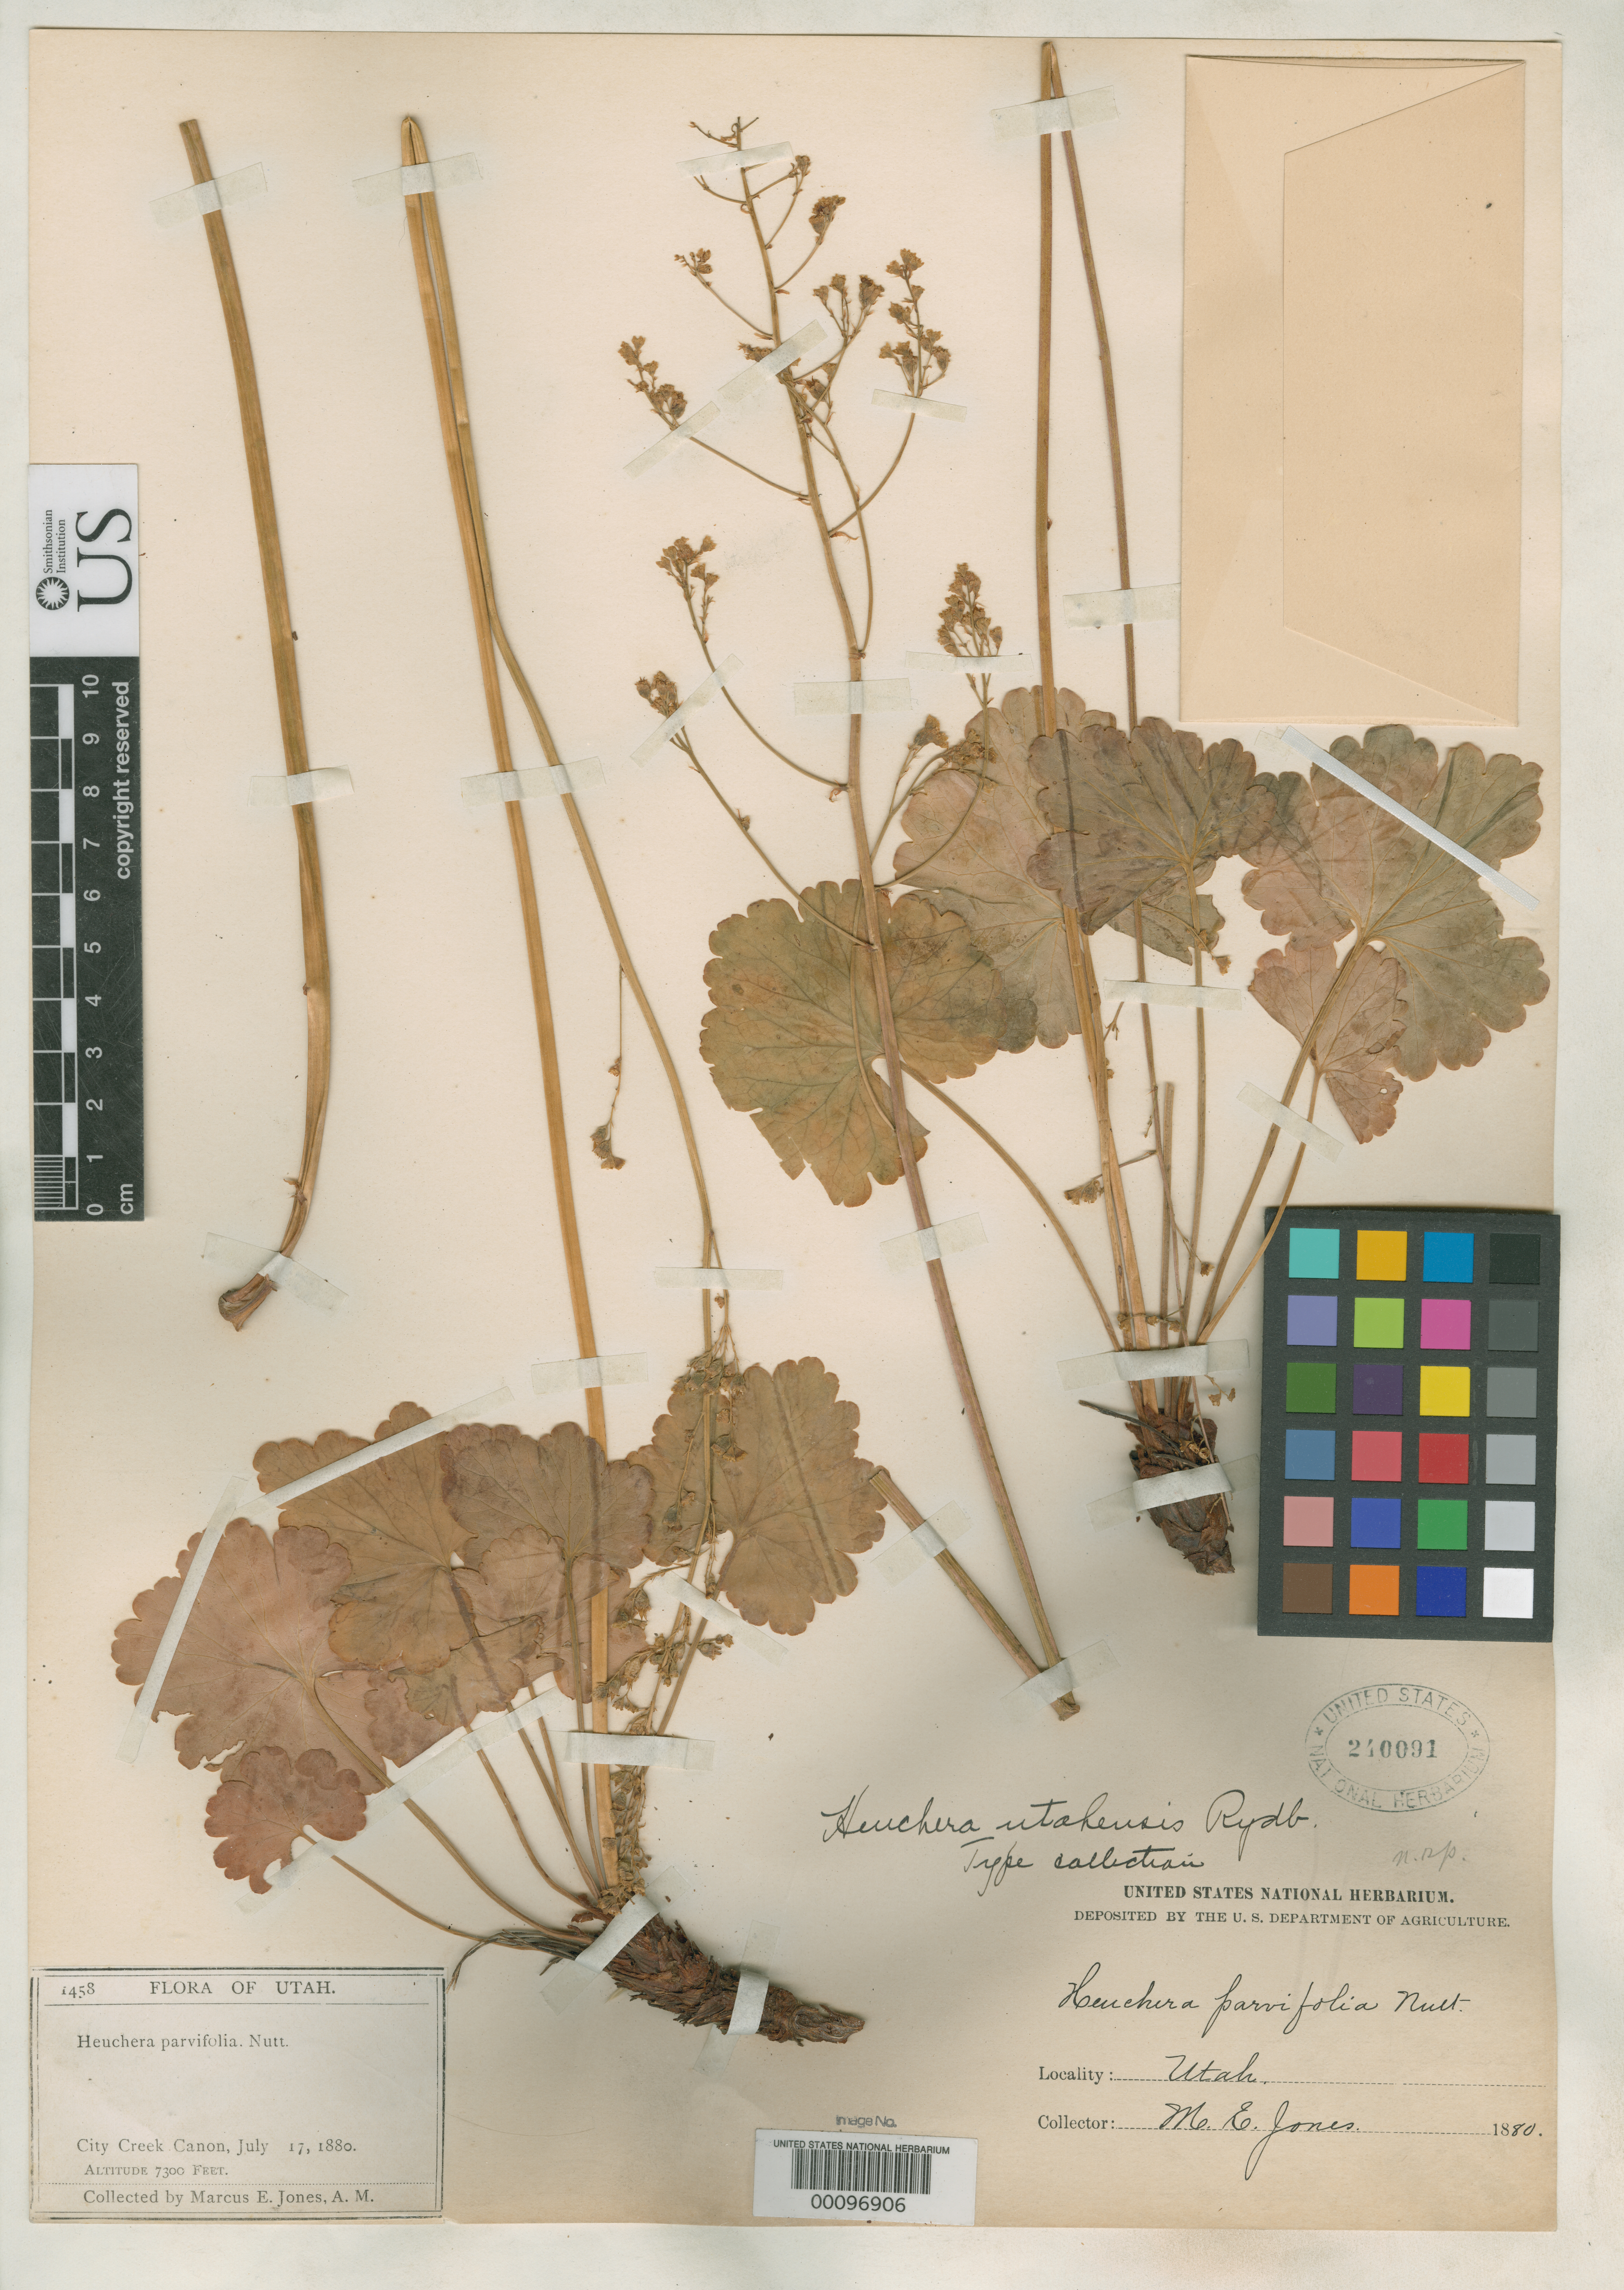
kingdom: Plantae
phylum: Tracheophyta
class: Magnoliopsida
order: Saxifragales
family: Saxifragaceae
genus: Heuchera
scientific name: Heuchera utahensis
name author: Rydb.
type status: Isotype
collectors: M. E. Jones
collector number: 1458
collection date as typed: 17 Jul 1880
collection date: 1880-07-17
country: United States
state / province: Utah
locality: City Creek Canyon.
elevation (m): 2200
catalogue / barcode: US 240091